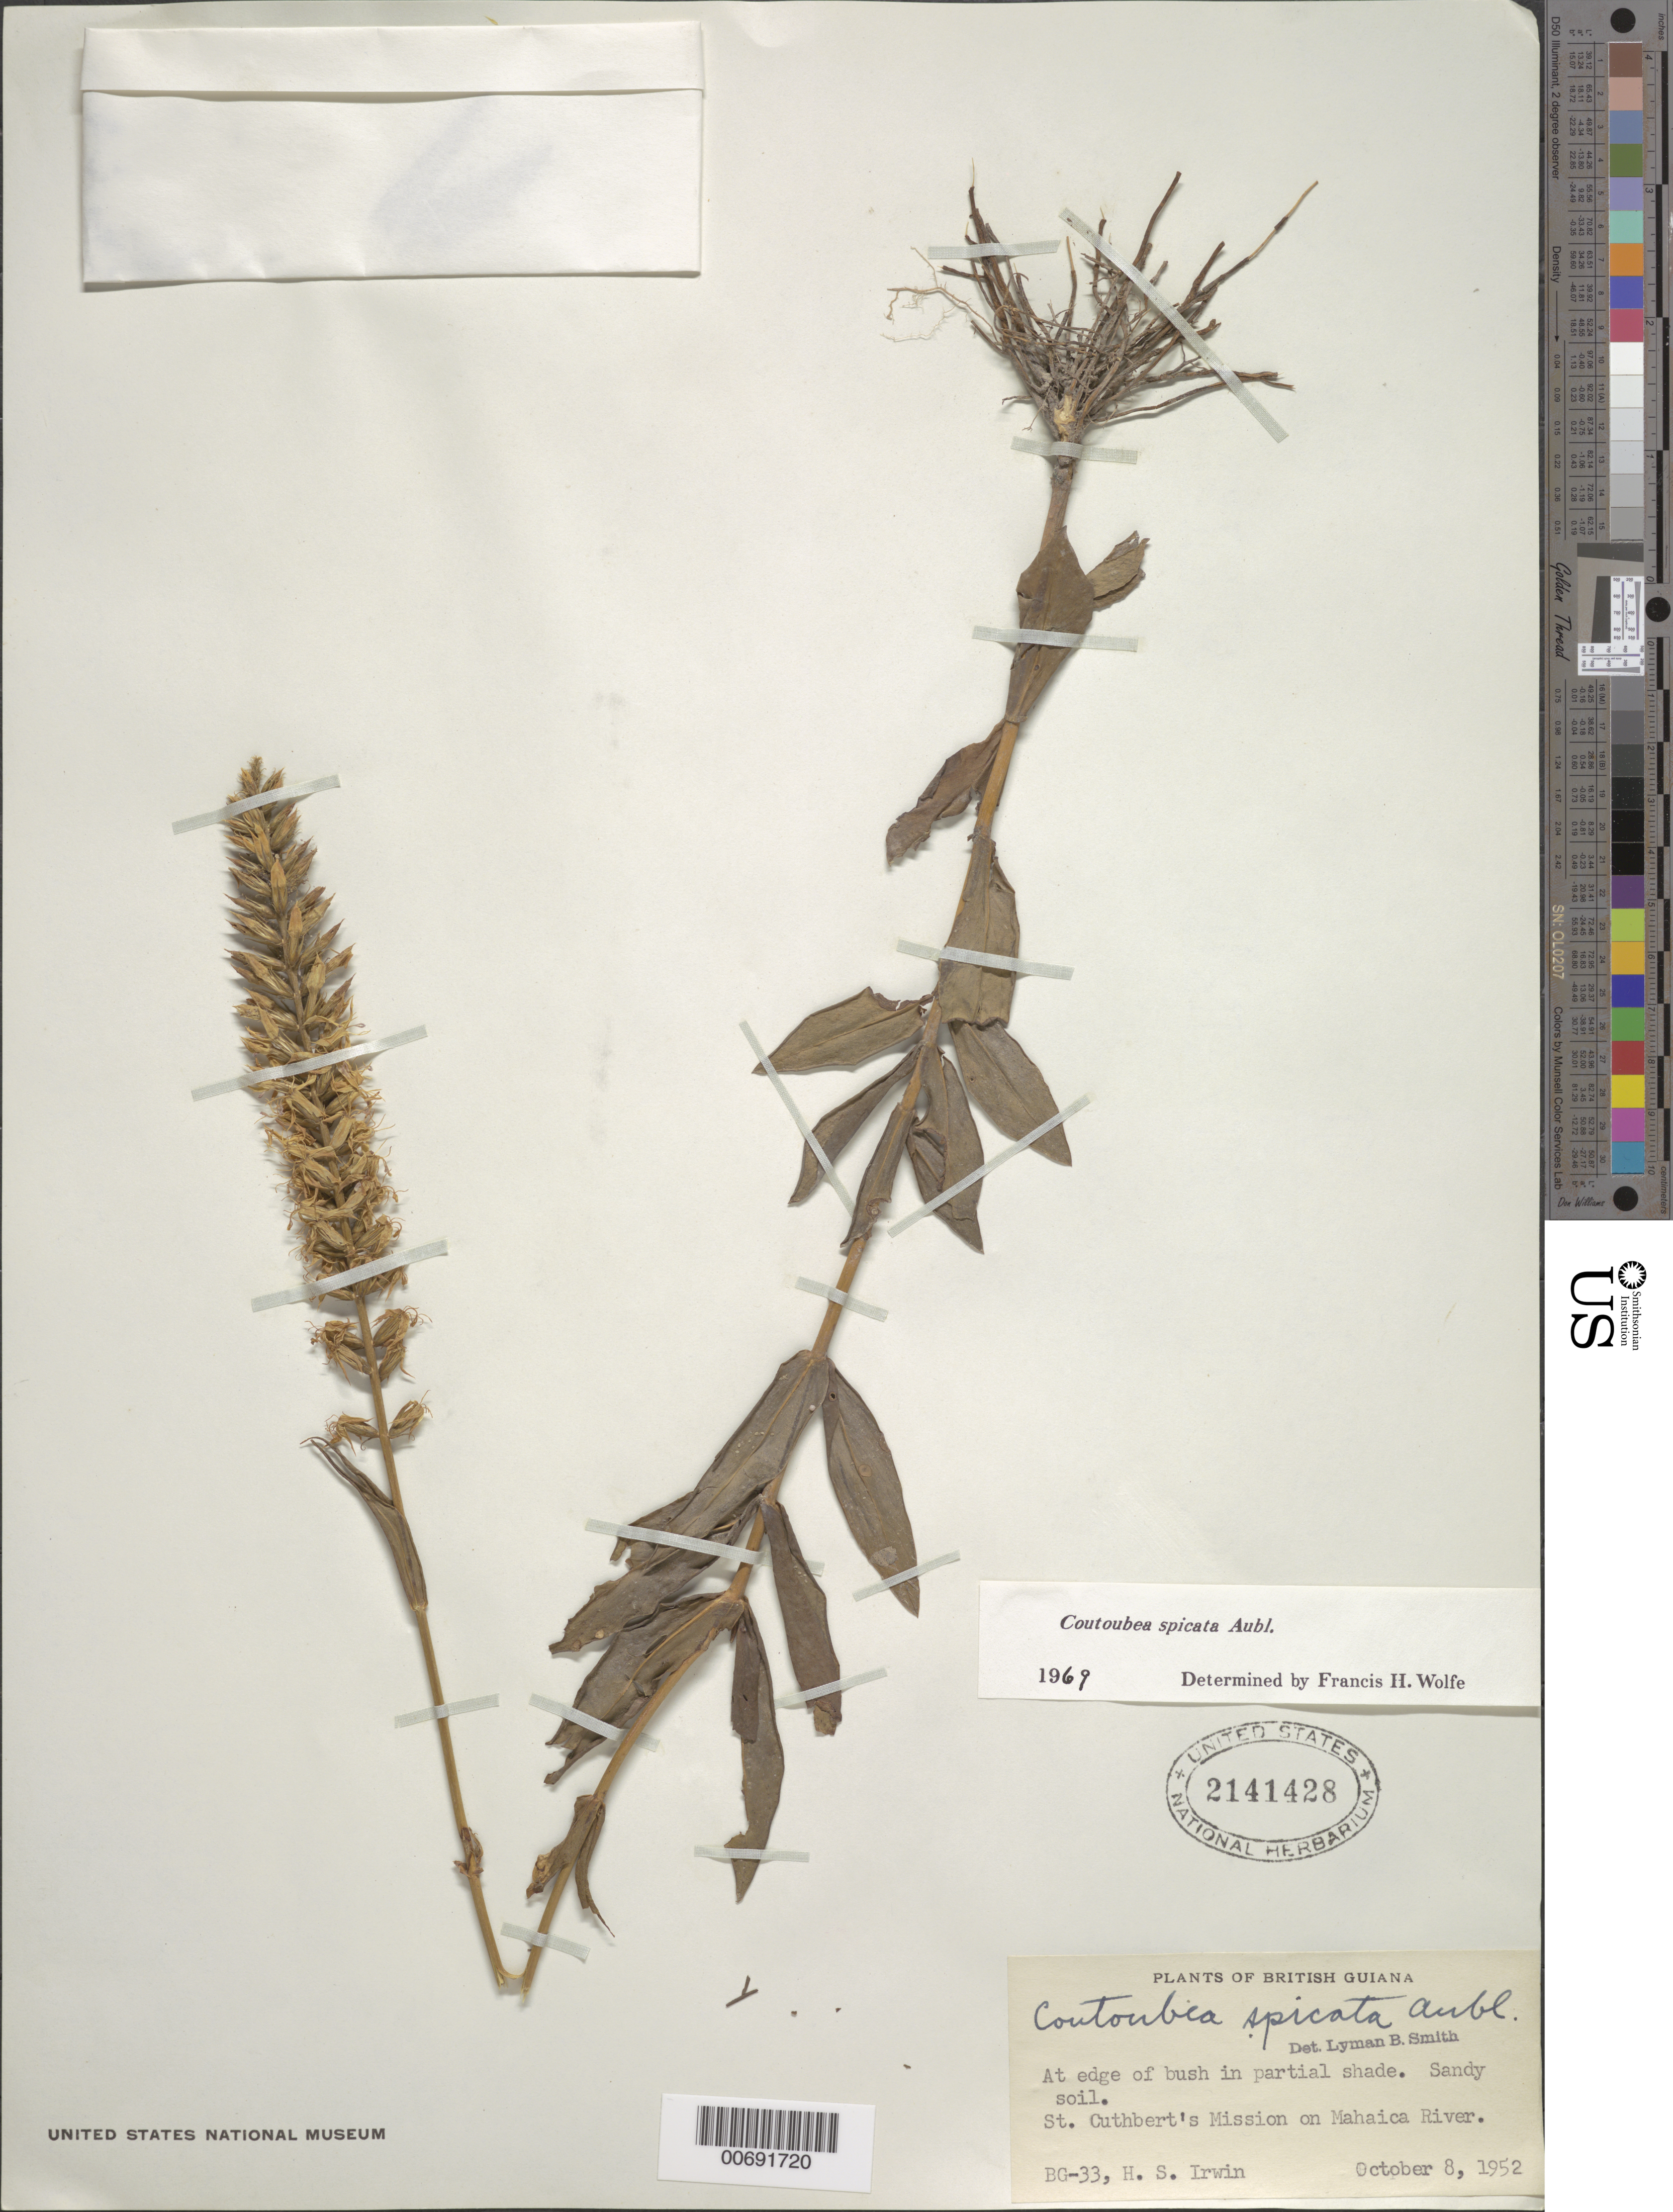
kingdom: Plantae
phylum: Tracheophyta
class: Magnoliopsida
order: Gentianales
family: Gentianaceae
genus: Coutoubea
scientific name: Coutoubea spicata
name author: Aubl.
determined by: Wolfe, F. H.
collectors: H. Irwin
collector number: BG 33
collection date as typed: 8-Oct-52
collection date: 1952-10-08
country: Guyana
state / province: Demerara-Mahaica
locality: St. Cuthberts Mission, Mahaica R.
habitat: Edge of bush, partial shade, sandy soil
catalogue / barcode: US 2141428